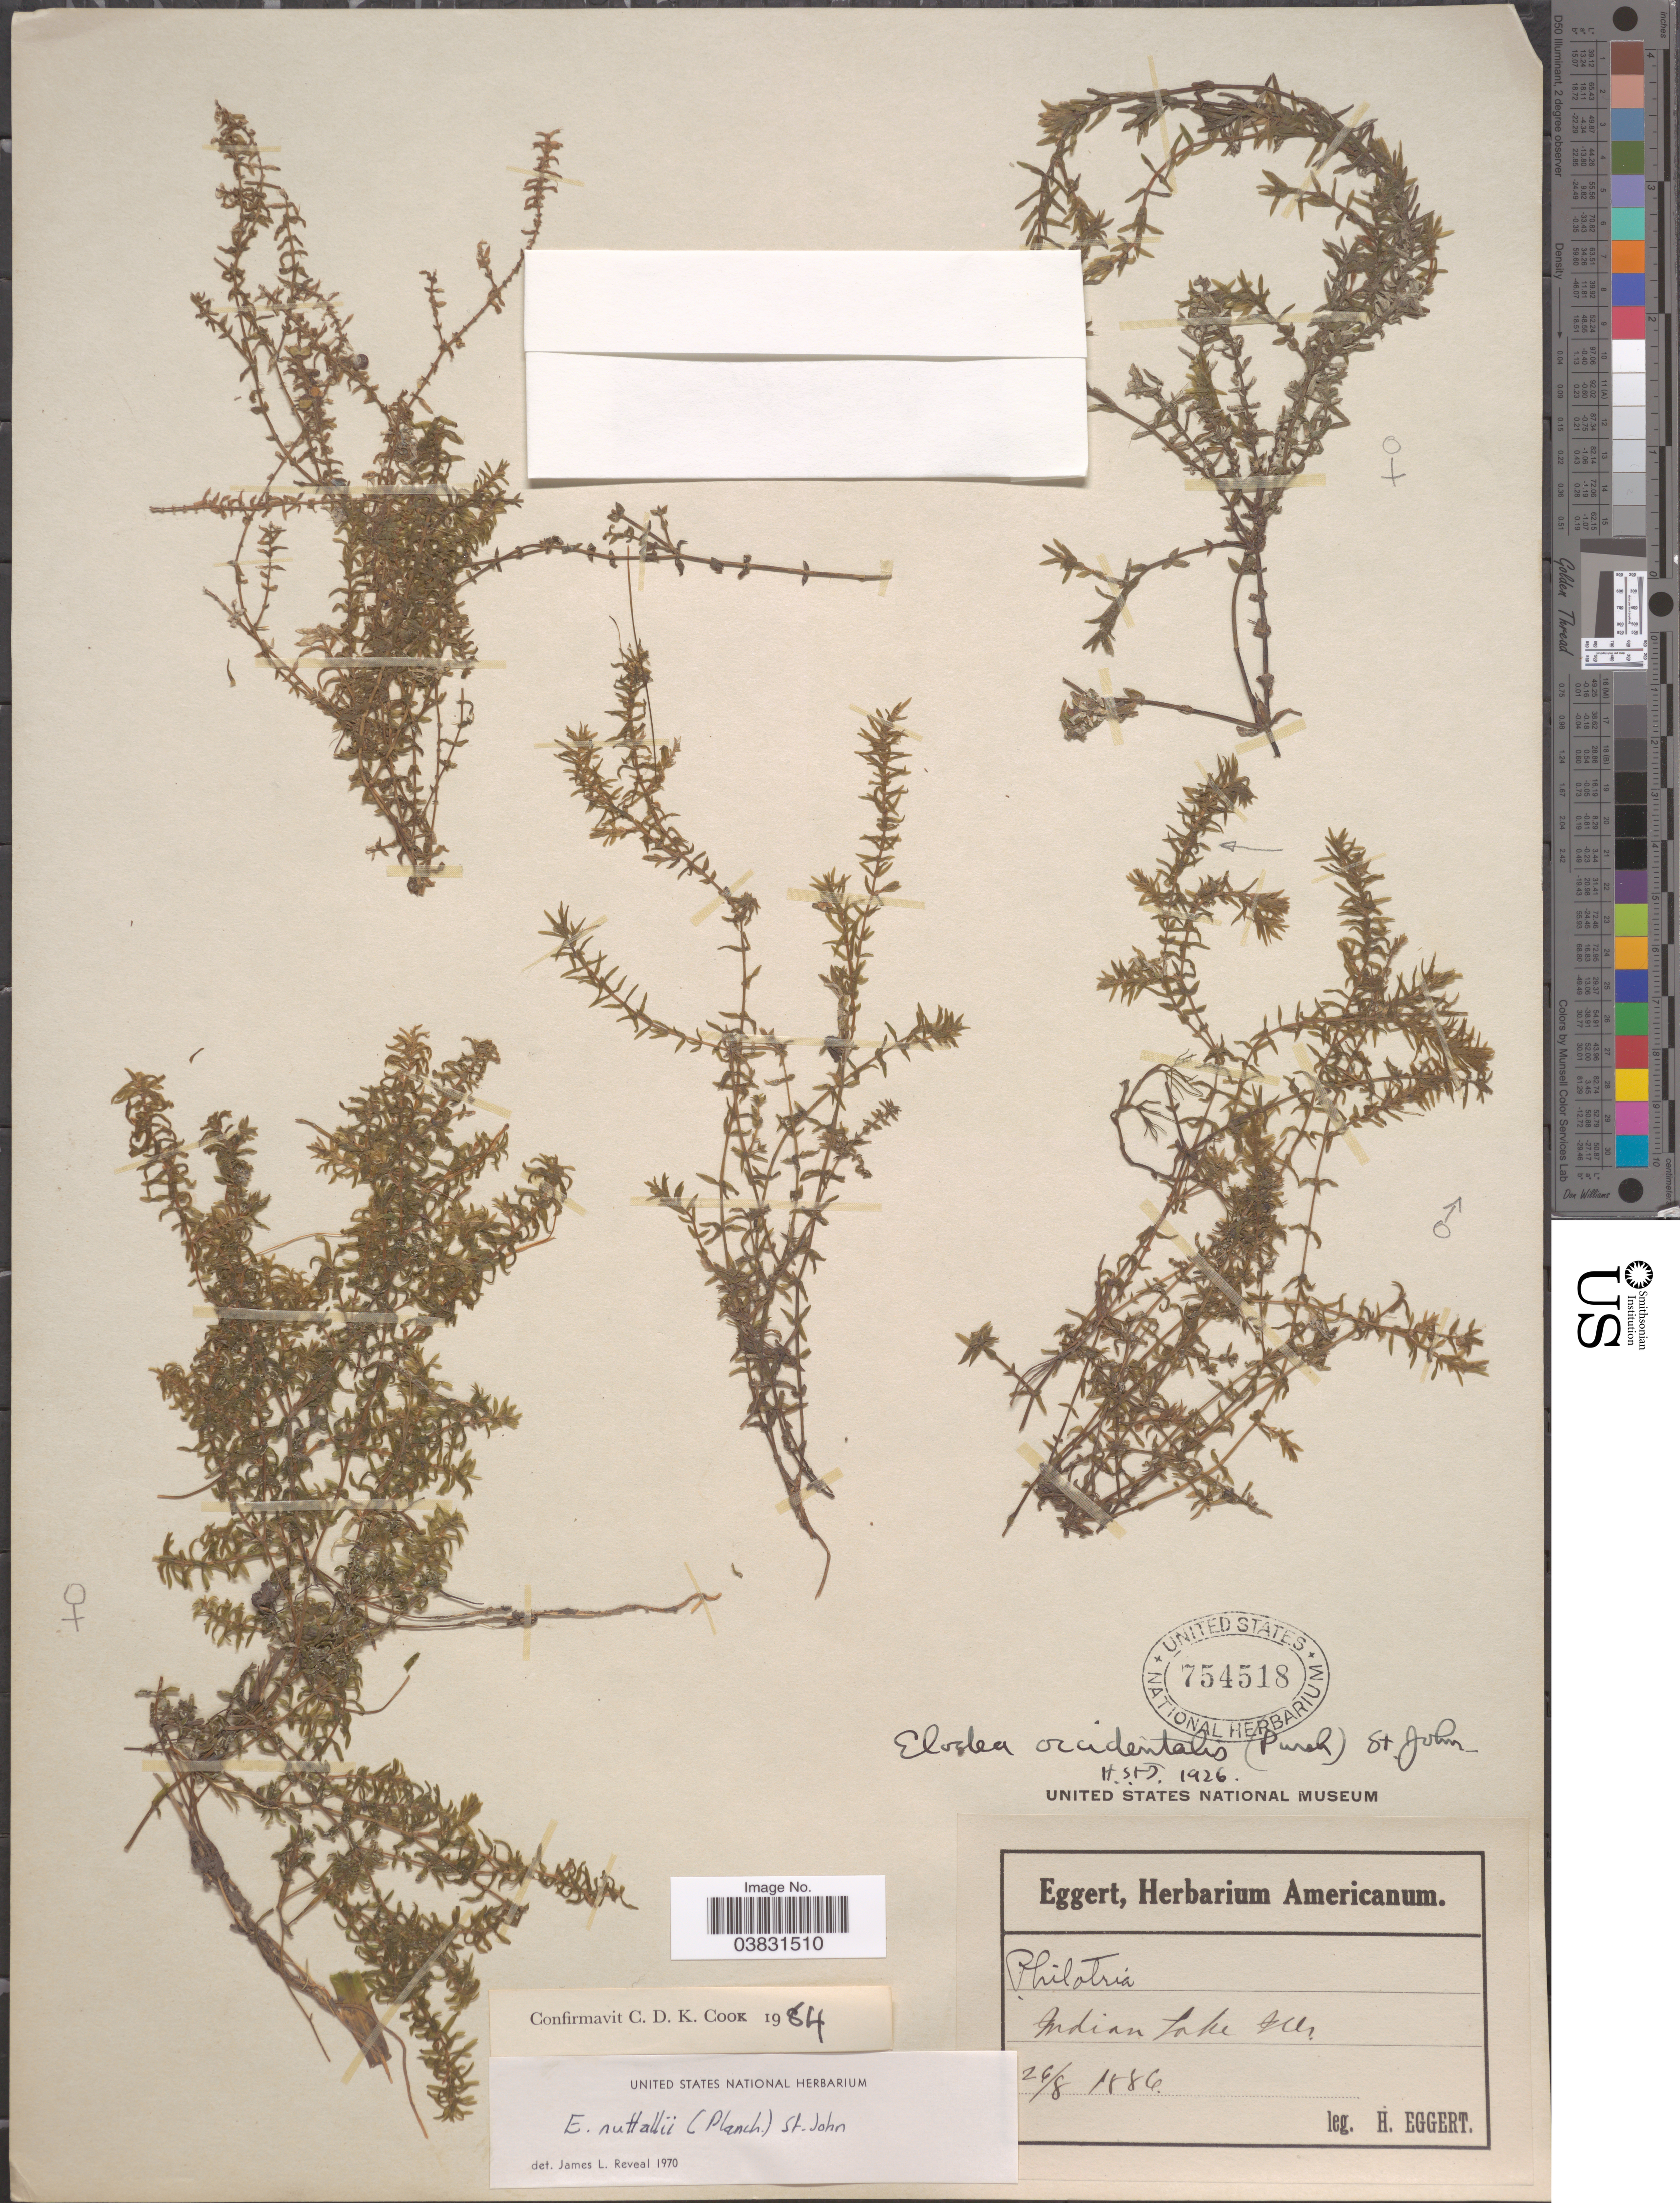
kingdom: Plantae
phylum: Tracheophyta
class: Liliopsida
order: Alismatales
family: Hydrocharitaceae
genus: Elodea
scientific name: Elodea nuttallii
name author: (Planch.) H. St. John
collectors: H. Eggert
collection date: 1886-08-24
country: United States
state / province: Illinois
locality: Indian Lake.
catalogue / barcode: US 754518